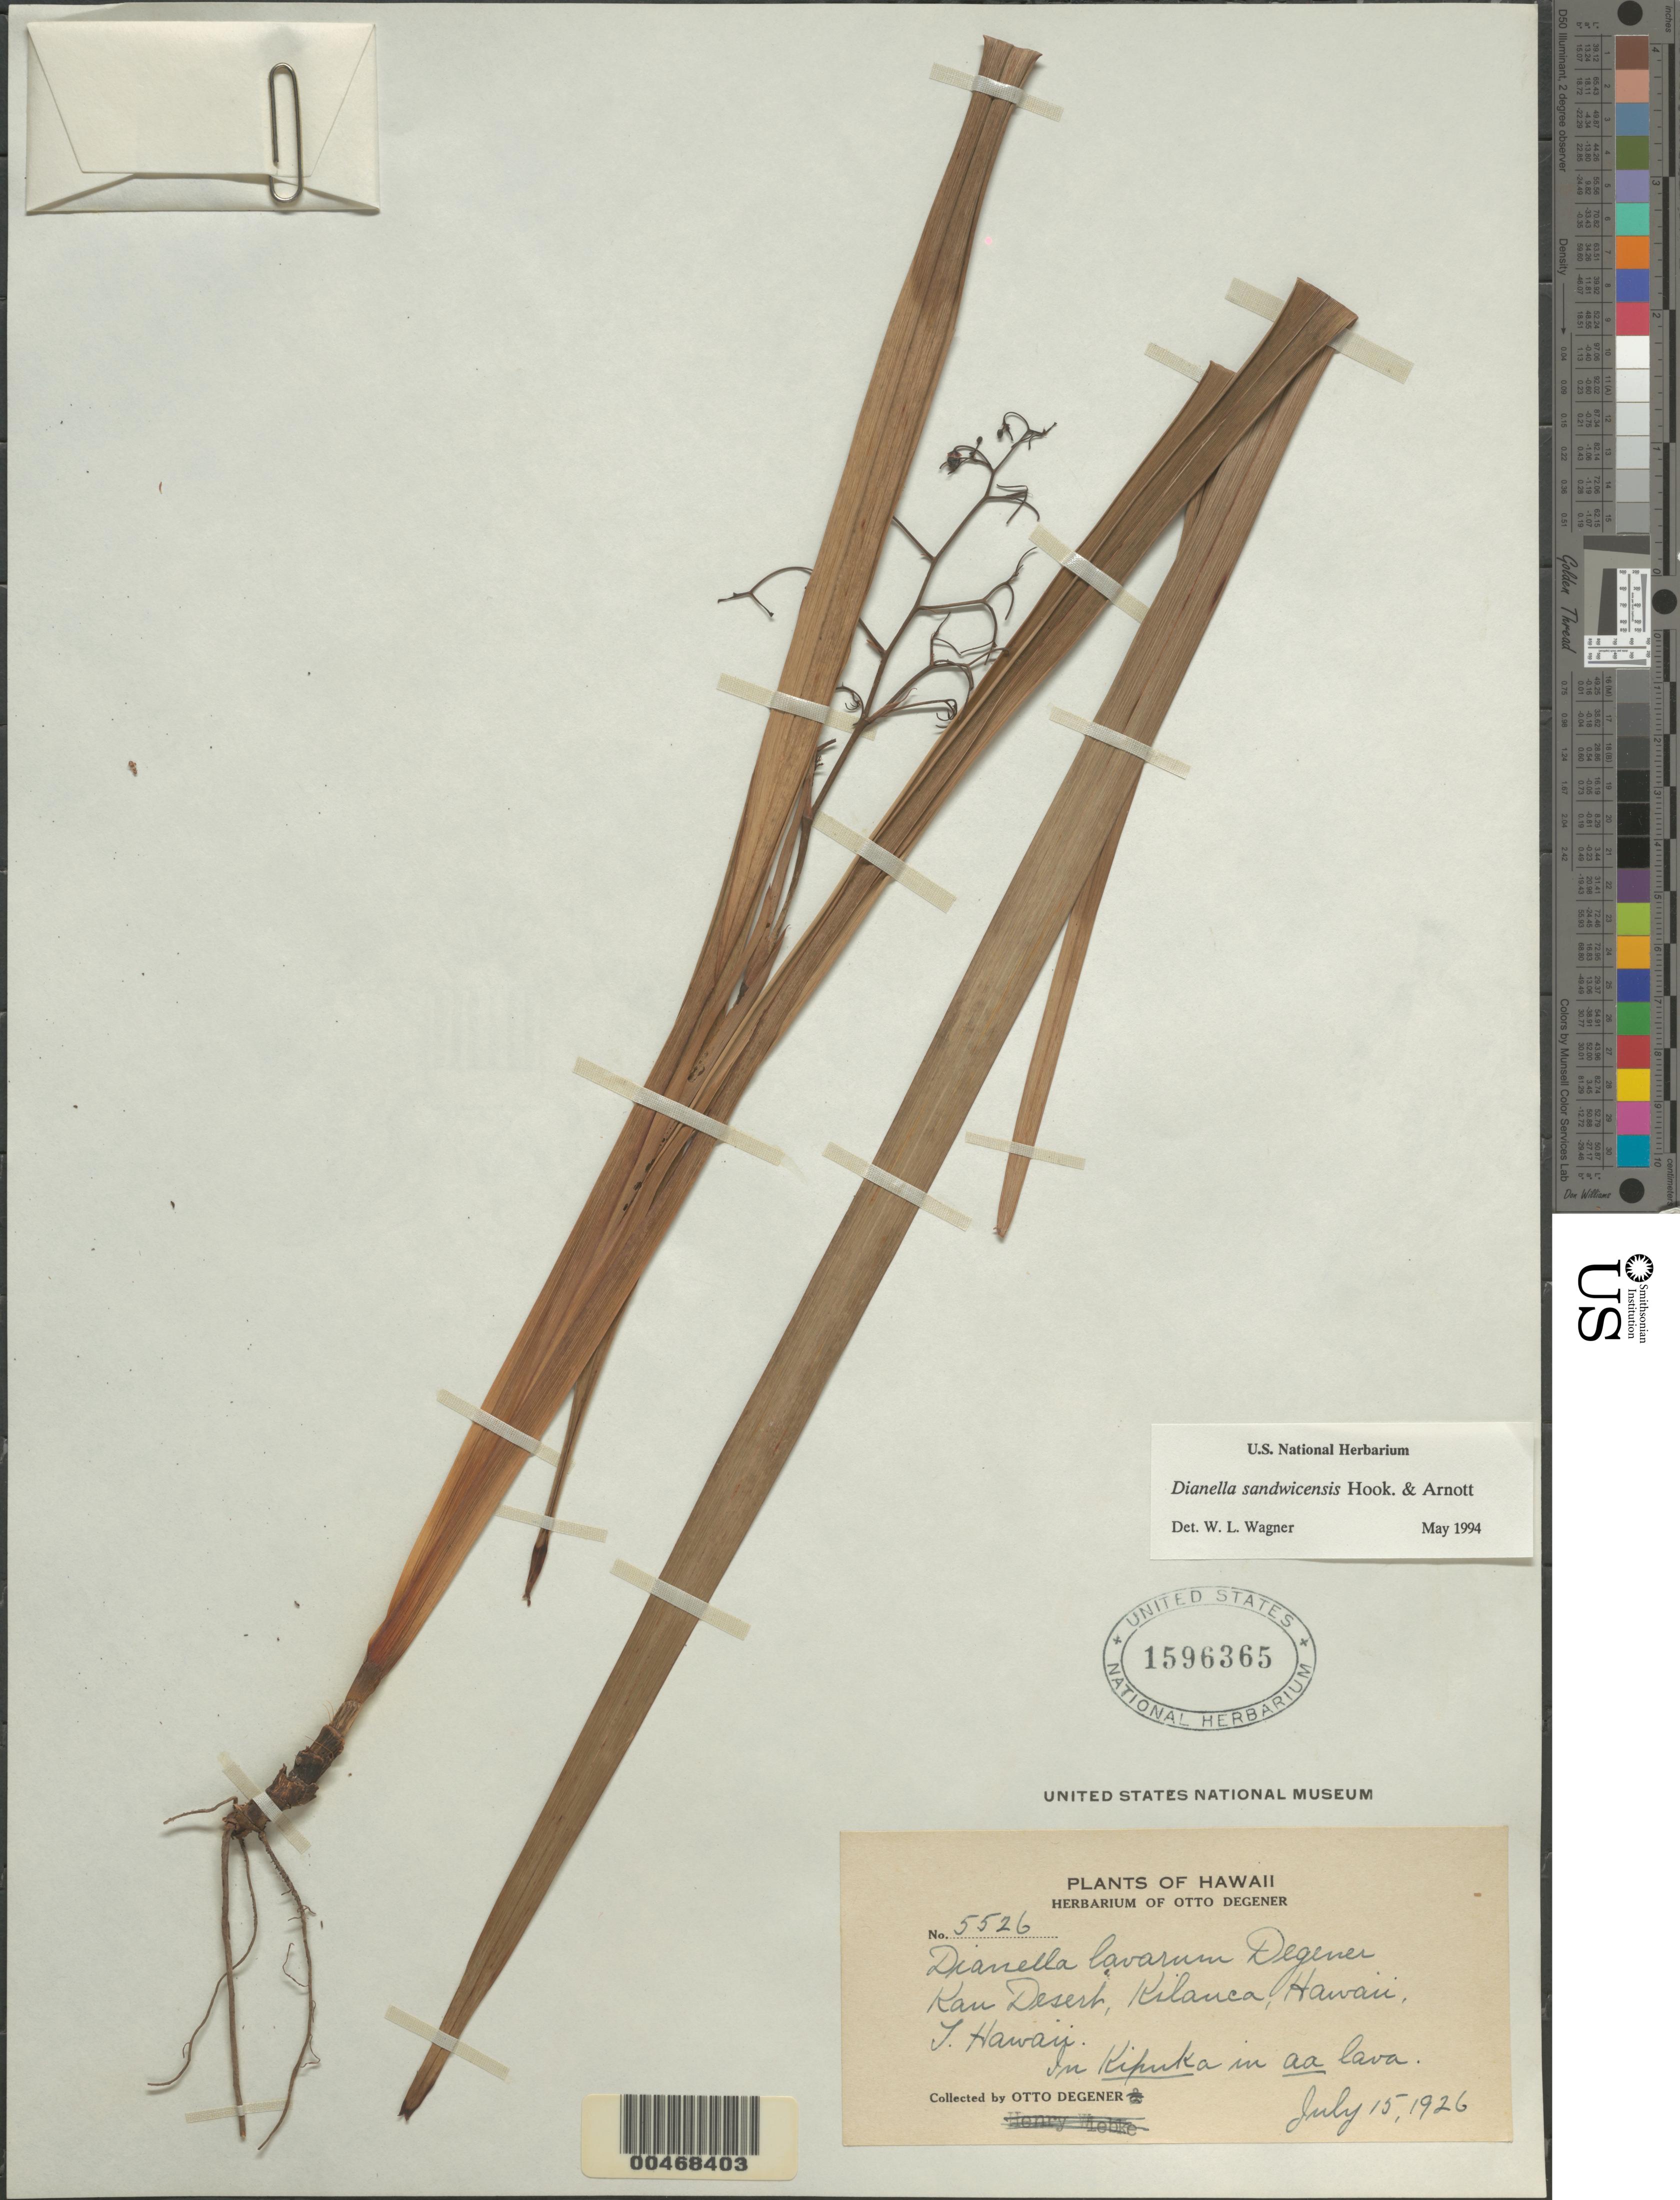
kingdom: Plantae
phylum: Tracheophyta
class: Liliopsida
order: Asparagales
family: Asphodelaceae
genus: Dianella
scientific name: Dianella sandwicensis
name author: Hook. & Arn.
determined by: Wagner, W. L., (BOT), Smithsonian Institution - National Museum of Natural History (UNITED STATES)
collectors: O. Degener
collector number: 5526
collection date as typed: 15 Jul 1926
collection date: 1926-07-15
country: United States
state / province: Hawaii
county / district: Hawaii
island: Hawaii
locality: Kau Desert, Kilauea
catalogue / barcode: US 1596365